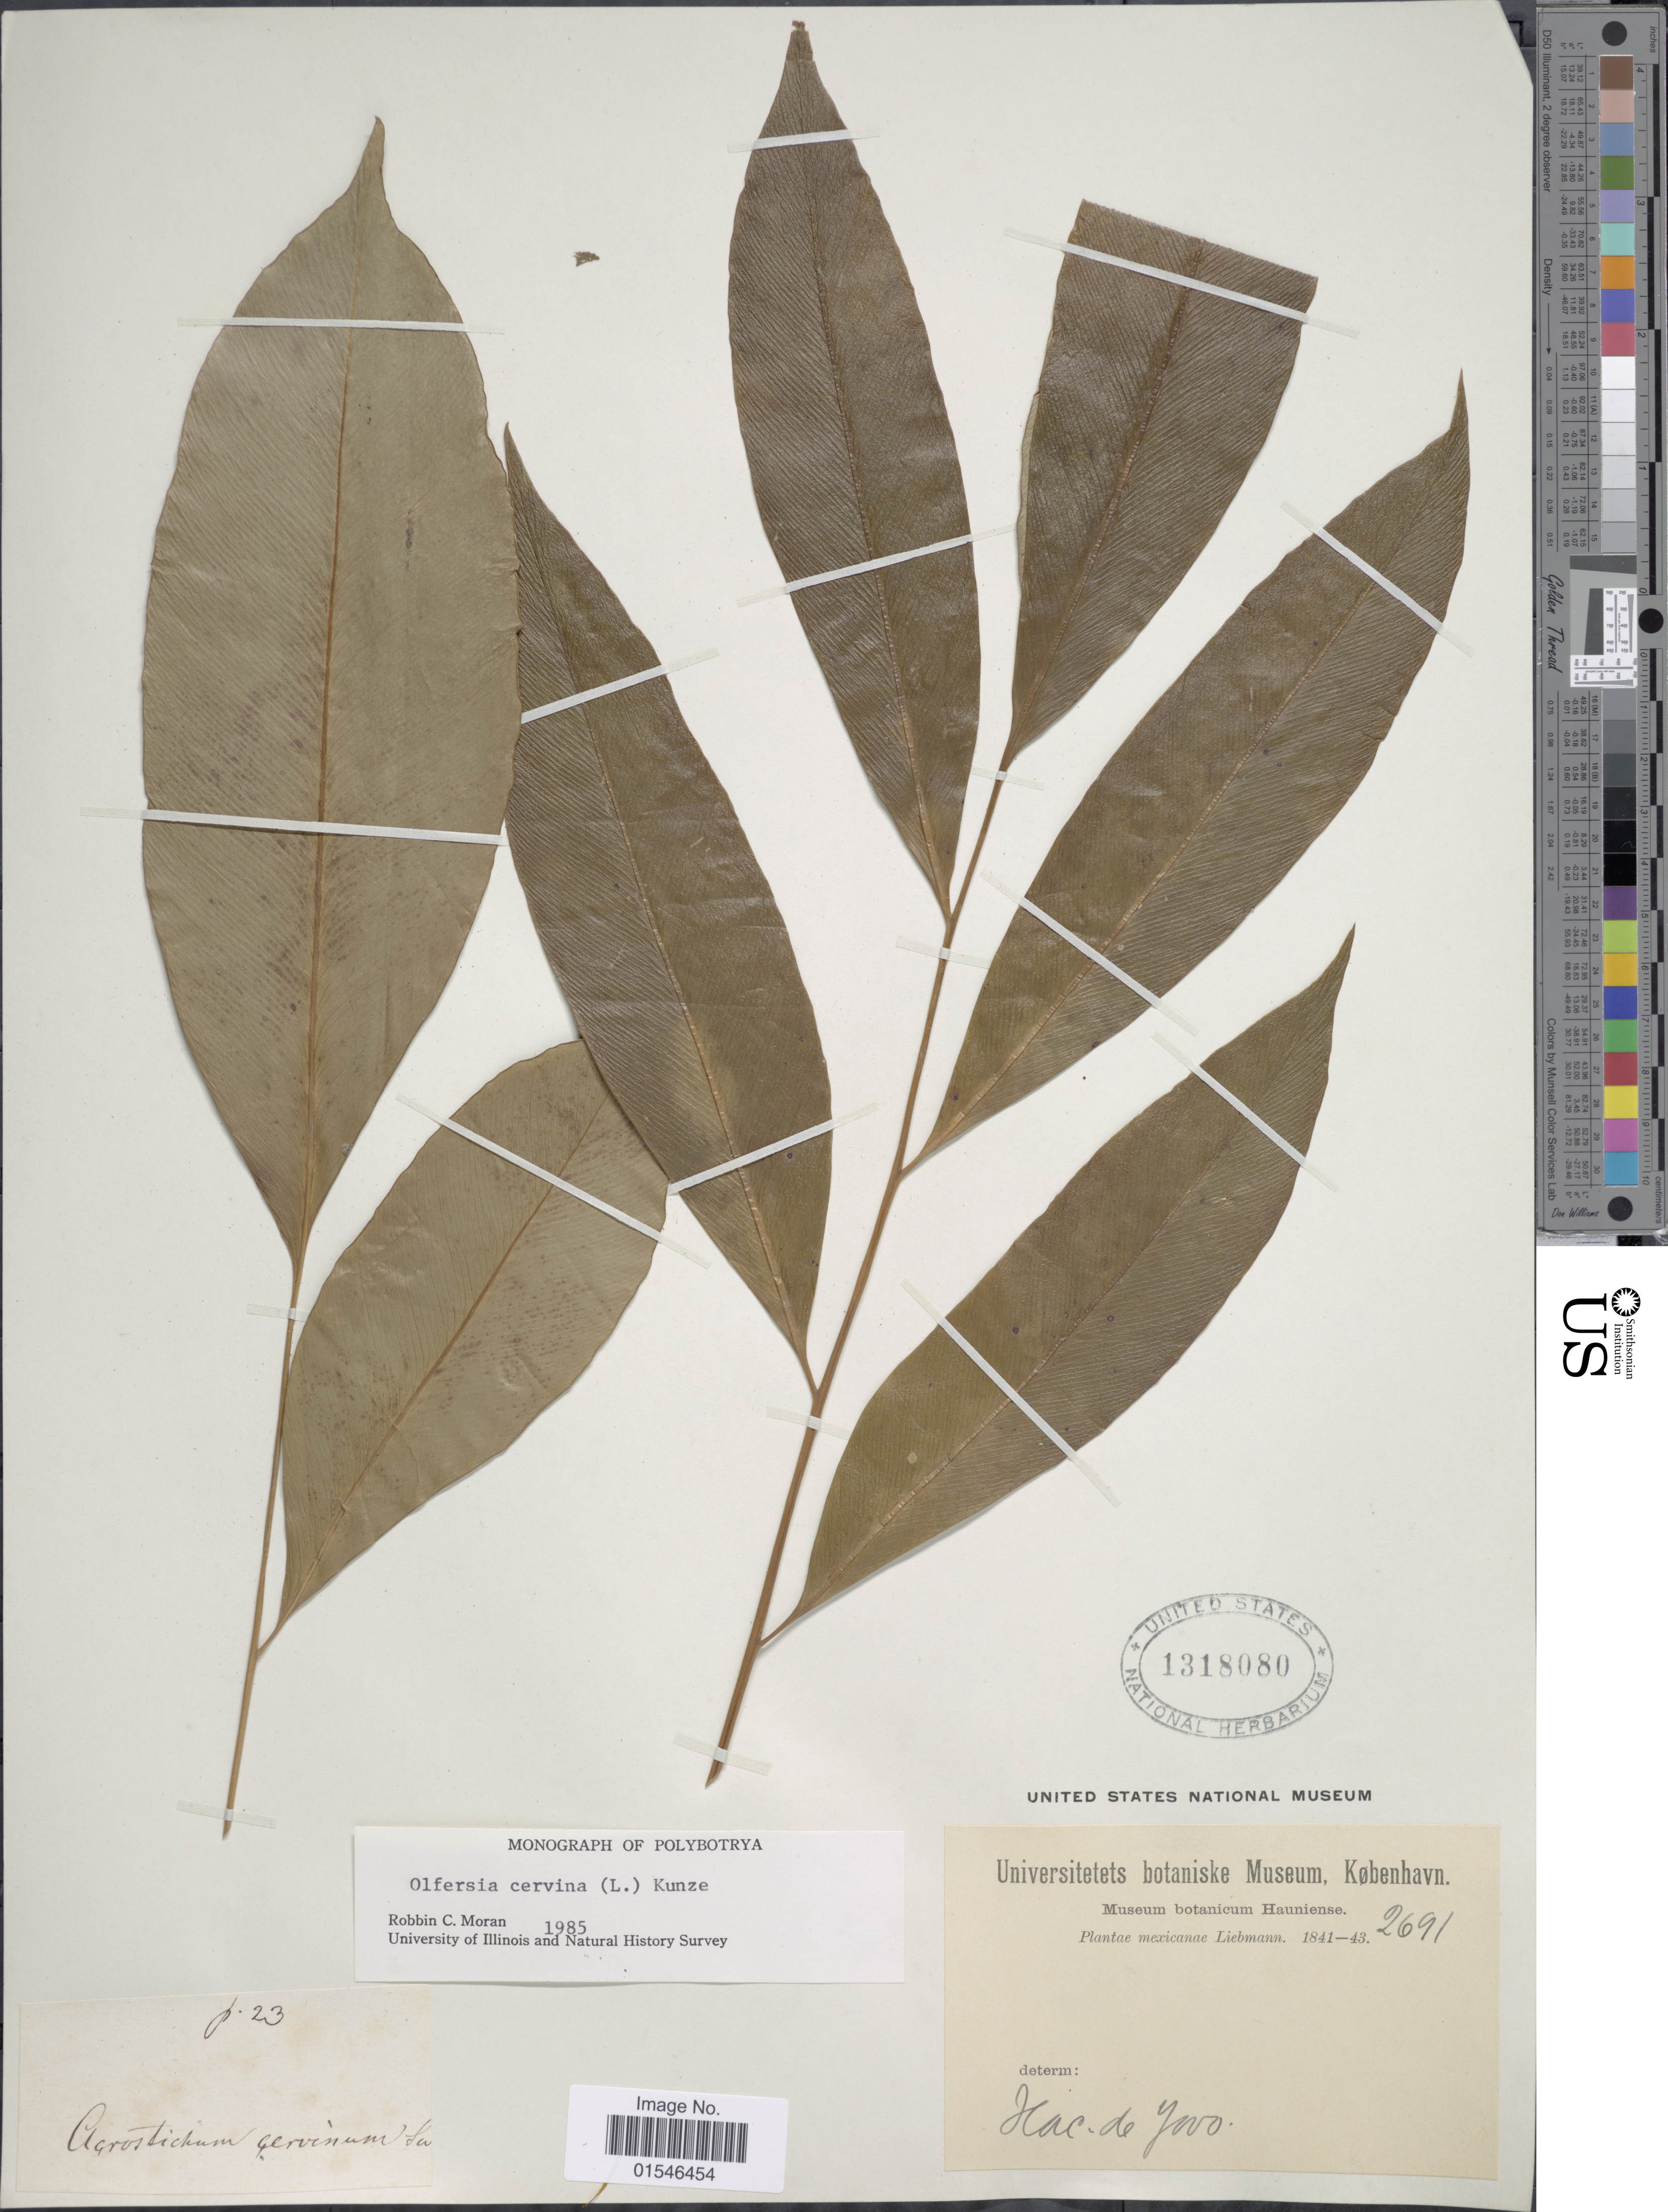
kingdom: Plantae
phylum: Tracheophyta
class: Polypodiopsida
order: Polypodiales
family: Dryopteridaceae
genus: Olfersia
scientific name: Olfersia cervina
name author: (L.) Kunze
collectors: Liebmann, --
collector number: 2691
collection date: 1841/1843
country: Mexico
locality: Hac de Jovo [interpreted]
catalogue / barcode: US 1318080